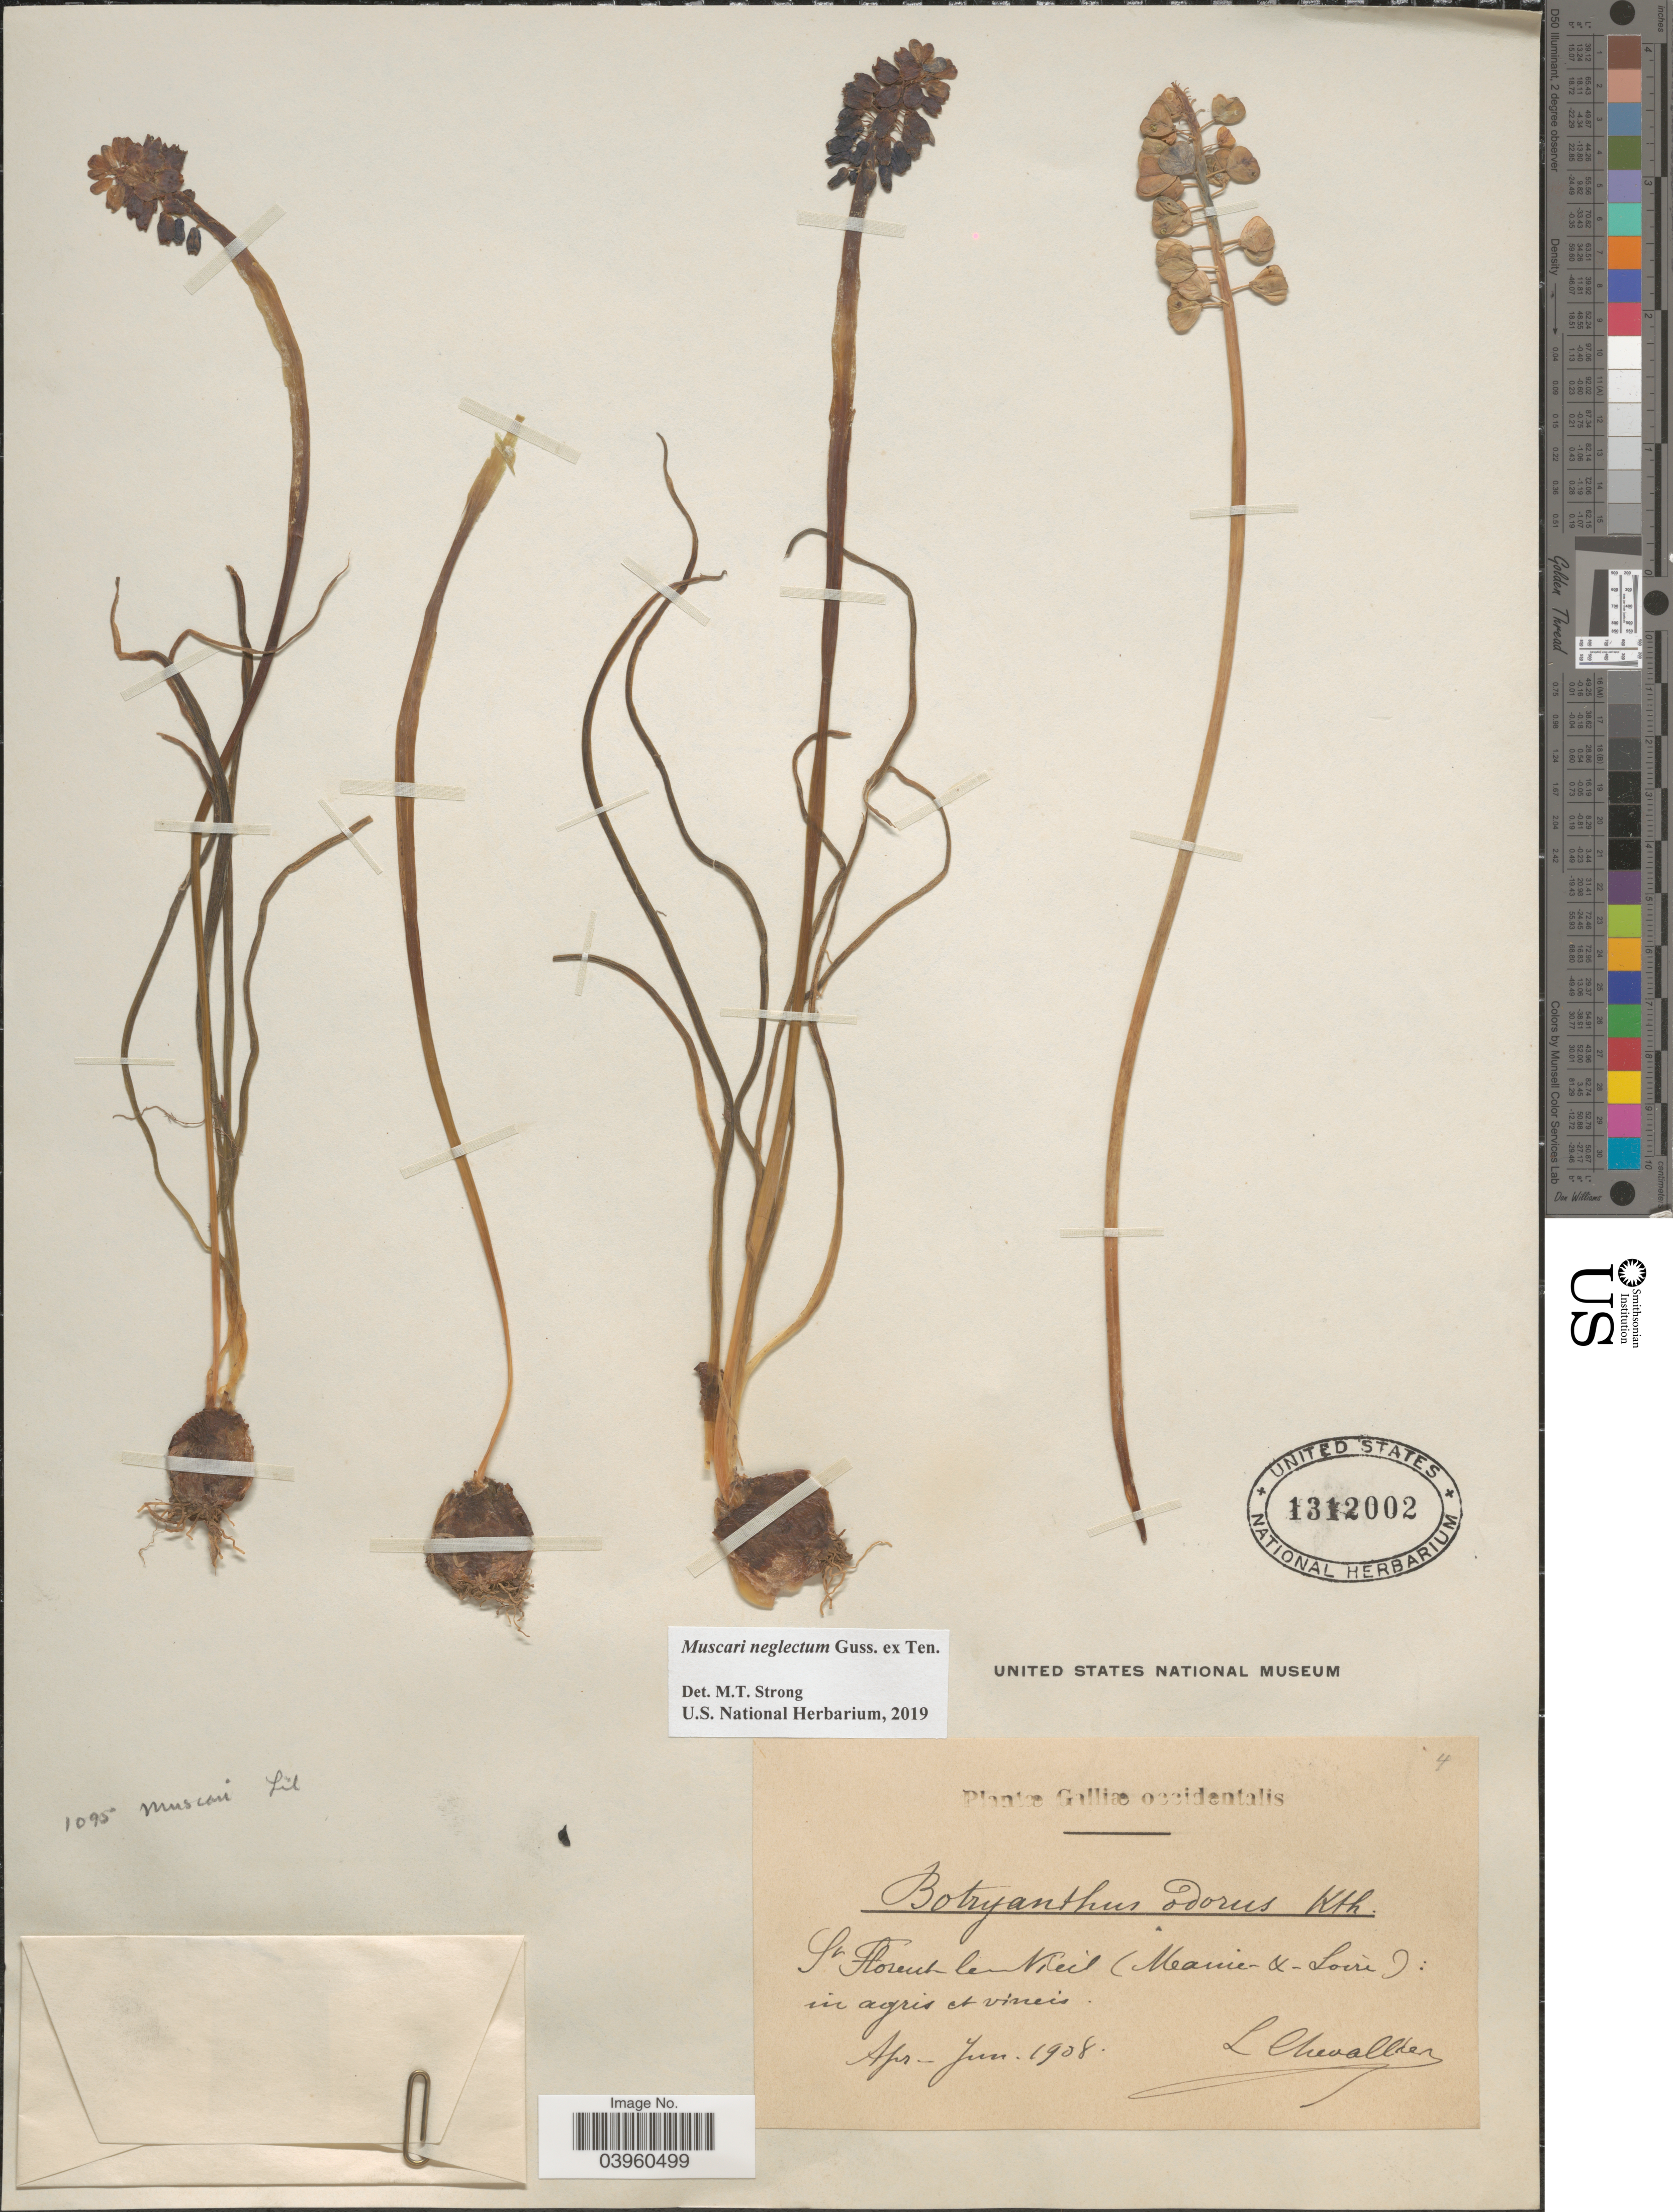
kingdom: Plantae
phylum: Tracheophyta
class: Liliopsida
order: Asparagales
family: Asparagaceae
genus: Muscari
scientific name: Muscari neglectum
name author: Gussone ex Ten.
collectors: L. Chevallier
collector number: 4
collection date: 1908-04/1908-06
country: France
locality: Galliæ occidentalis. St Florent les Niel (Mairie-de-Loire).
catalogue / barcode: US 1312002